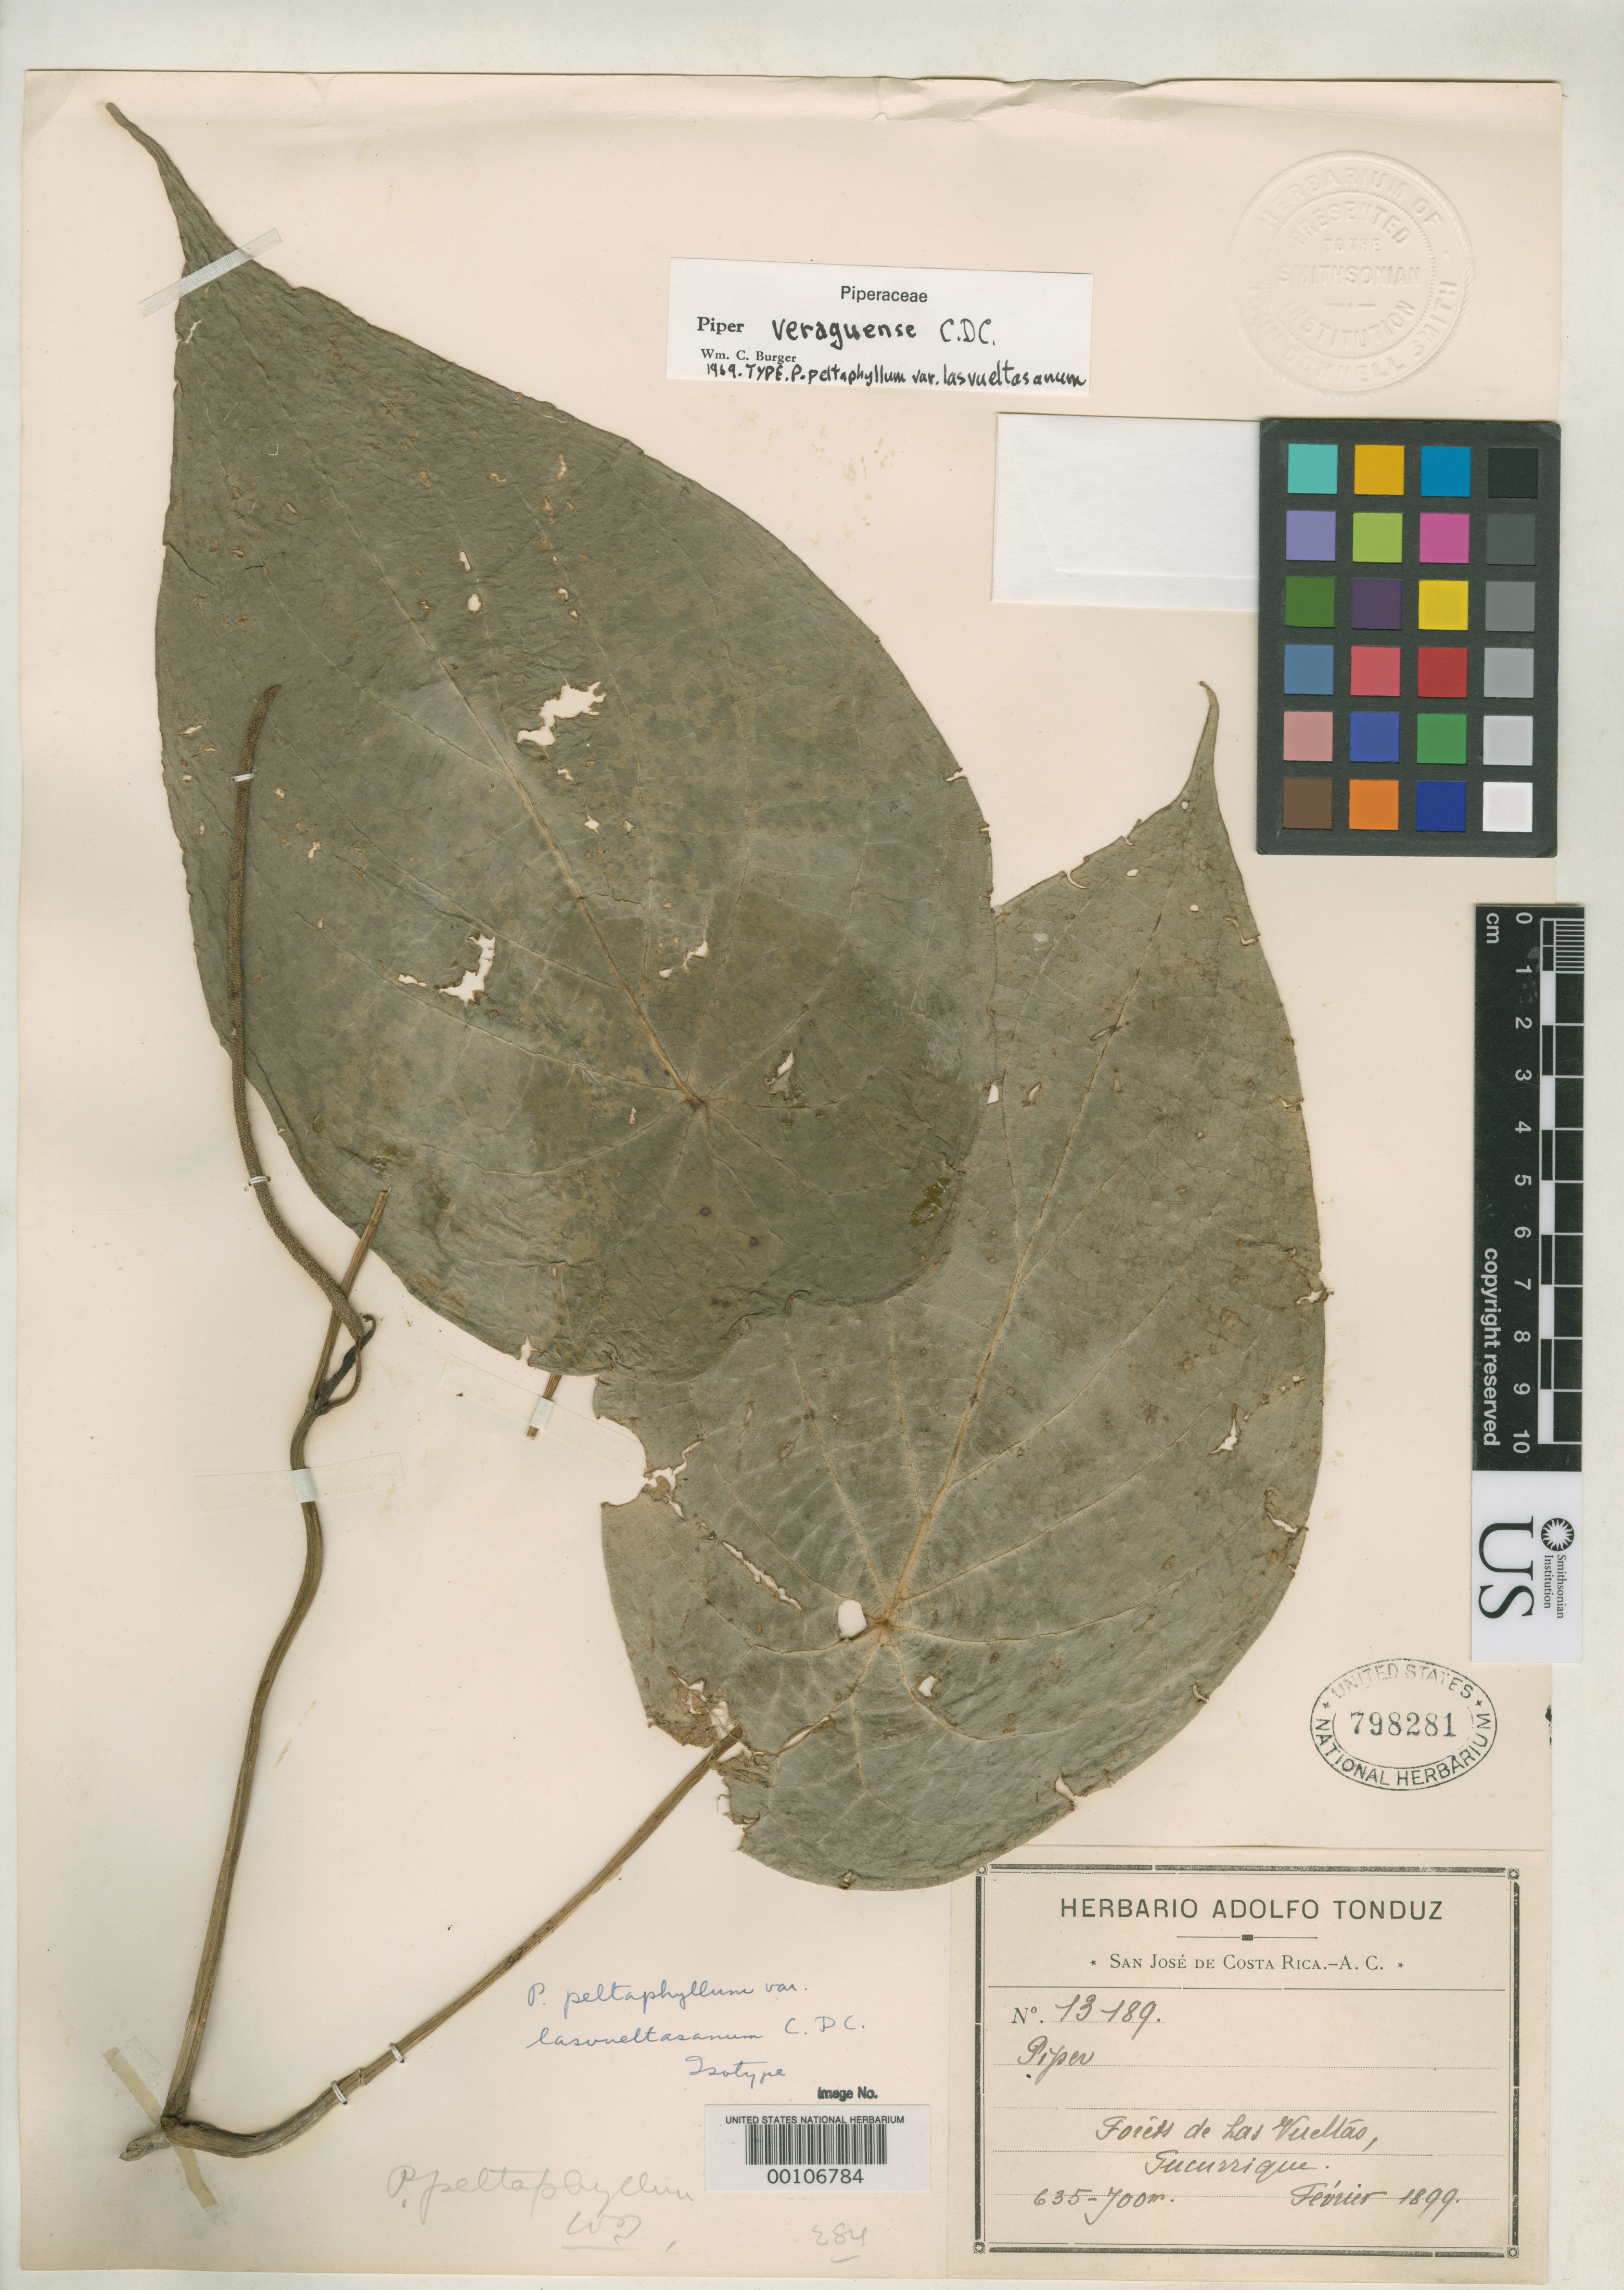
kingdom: Plantae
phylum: Tracheophyta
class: Magnoliopsida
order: Piperales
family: Piperaceae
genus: Piper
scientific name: Piper peltaphyllum var. lasvueltasanum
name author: C. DC.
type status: Isotype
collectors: A. Tonduz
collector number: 13189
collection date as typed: Feb 1899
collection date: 1899-02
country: Costa Rica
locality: Forets de las Vueltas, Tucurrique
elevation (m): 635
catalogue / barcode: US 798281